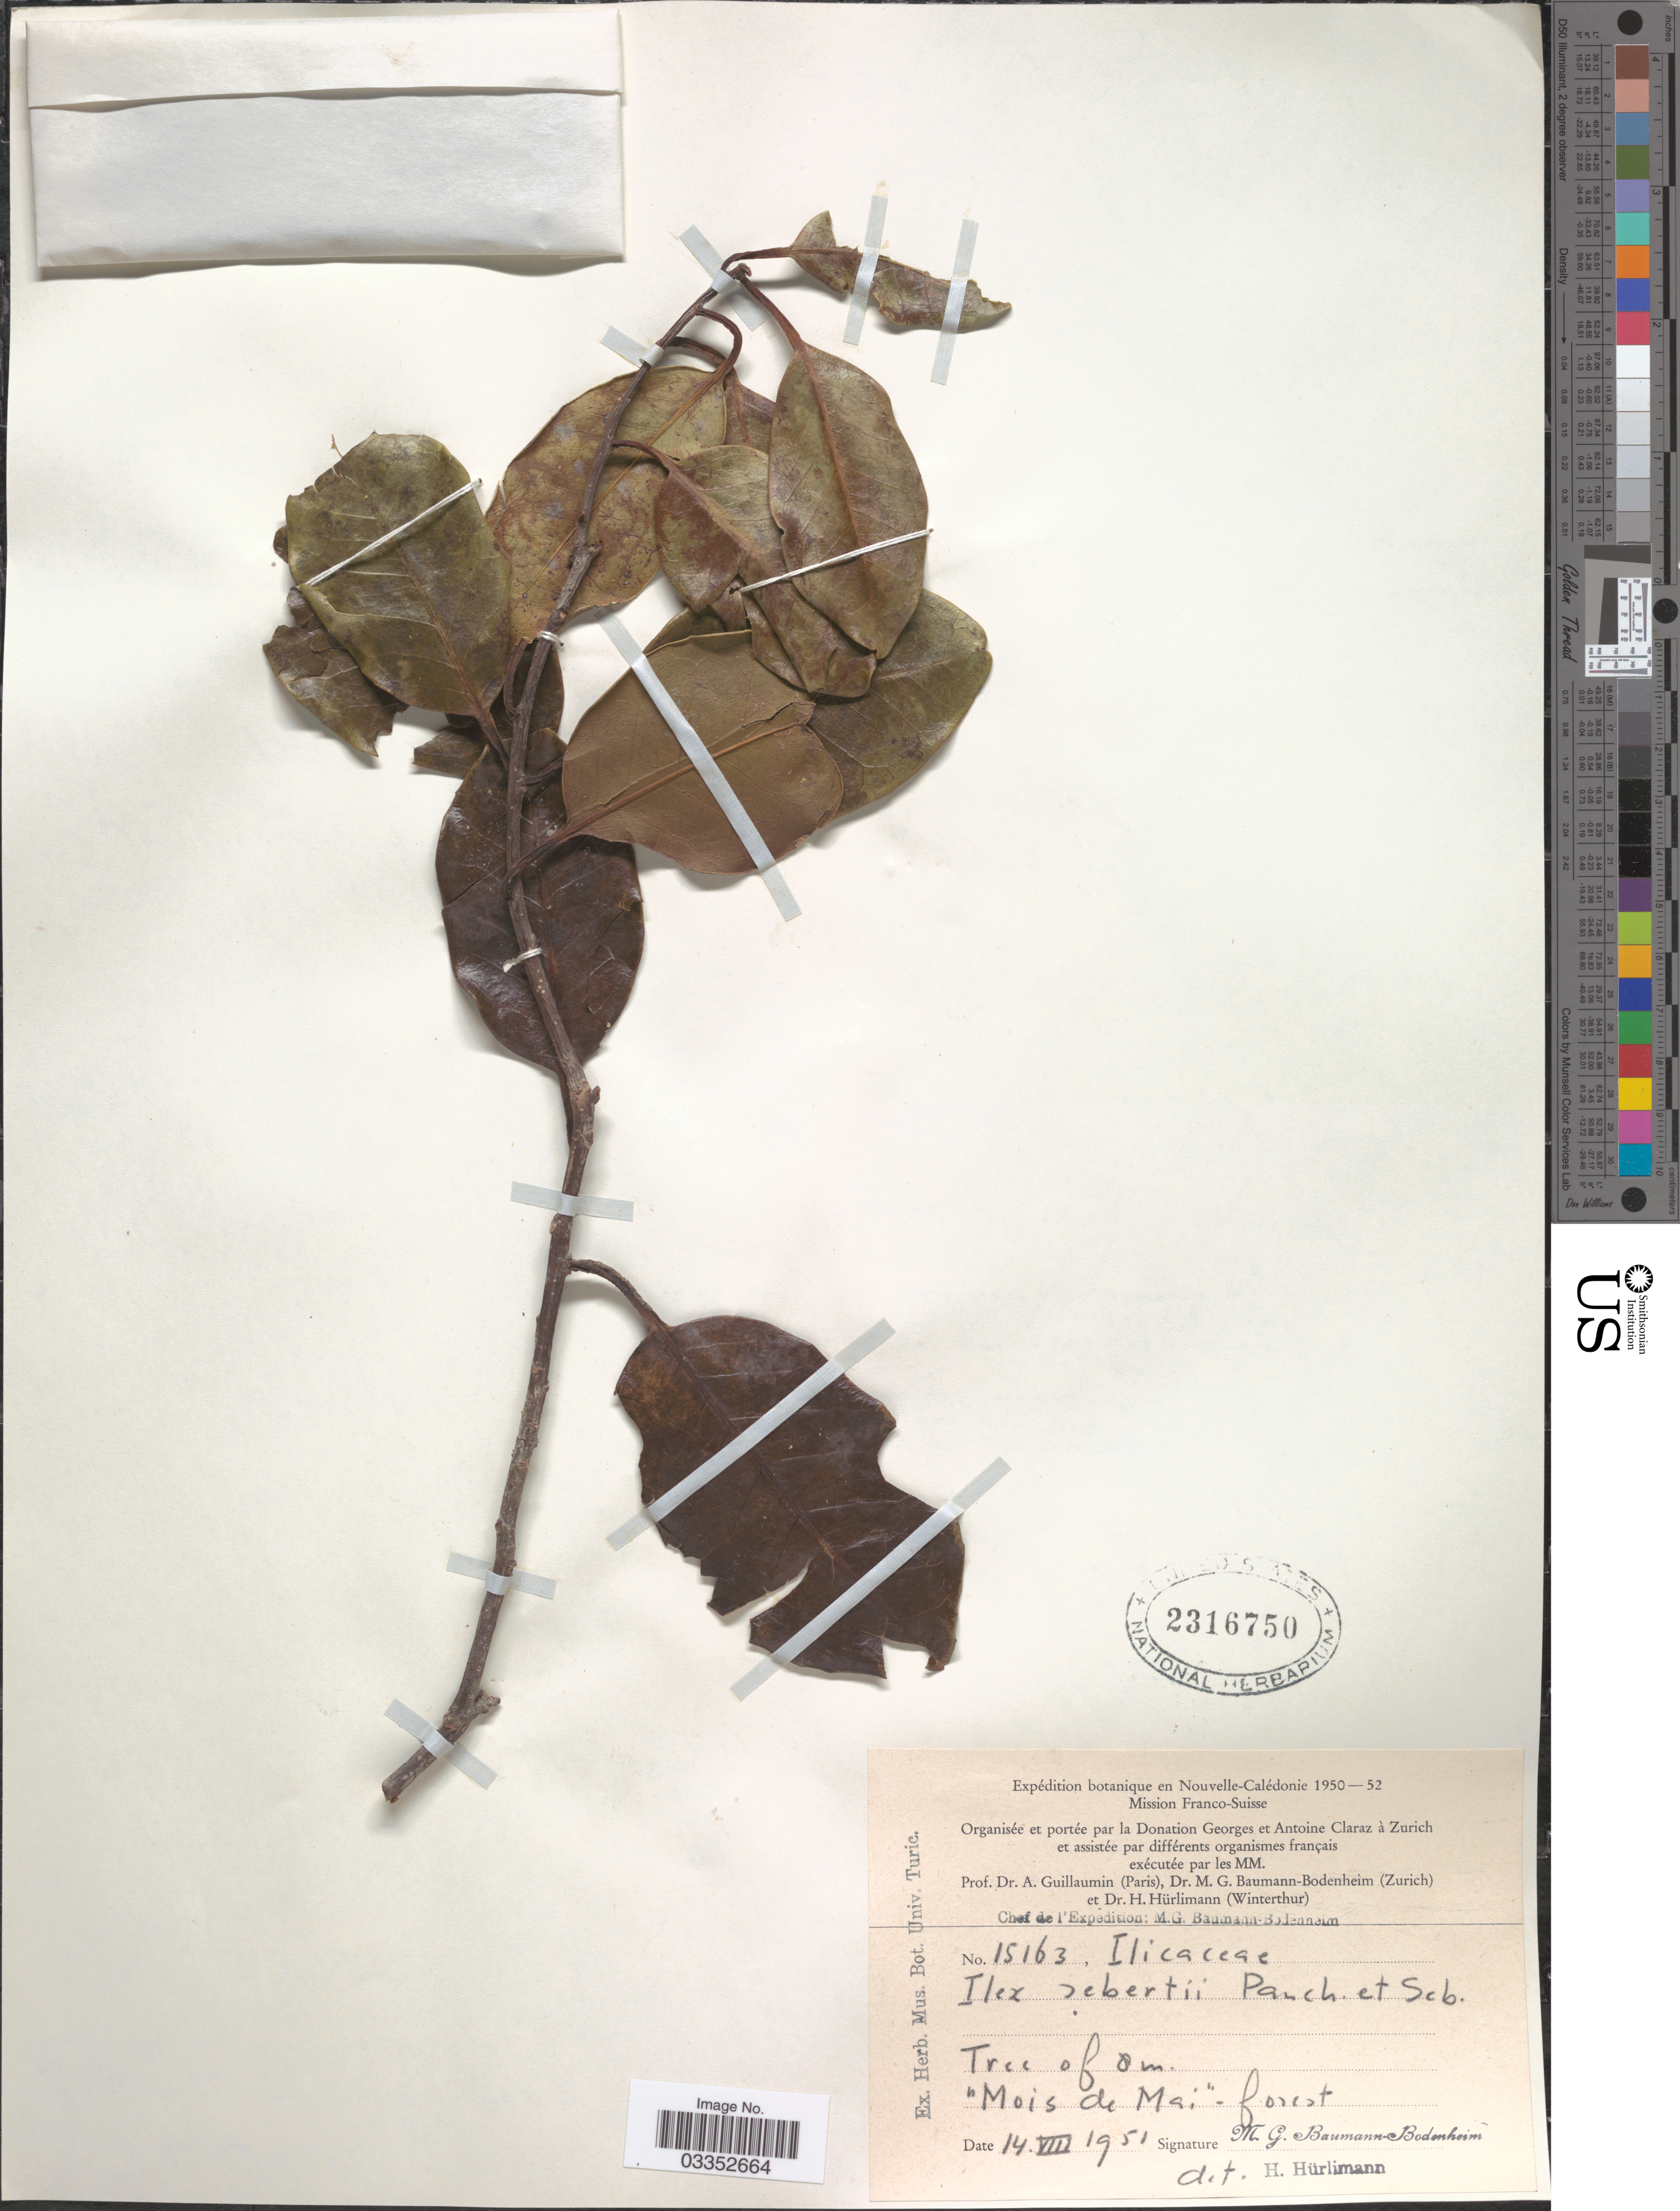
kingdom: Plantae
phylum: Tracheophyta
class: Magnoliopsida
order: Aquifoliales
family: Aquifoliaceae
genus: Ilex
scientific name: Ilex sebertii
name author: Pancher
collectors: M. G. Baumann-Bodenheim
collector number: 15163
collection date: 1951-08-14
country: New Caledonia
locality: Nouvelle-Calédonie. "Mois de Mai" - forest.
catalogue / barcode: US 2316750